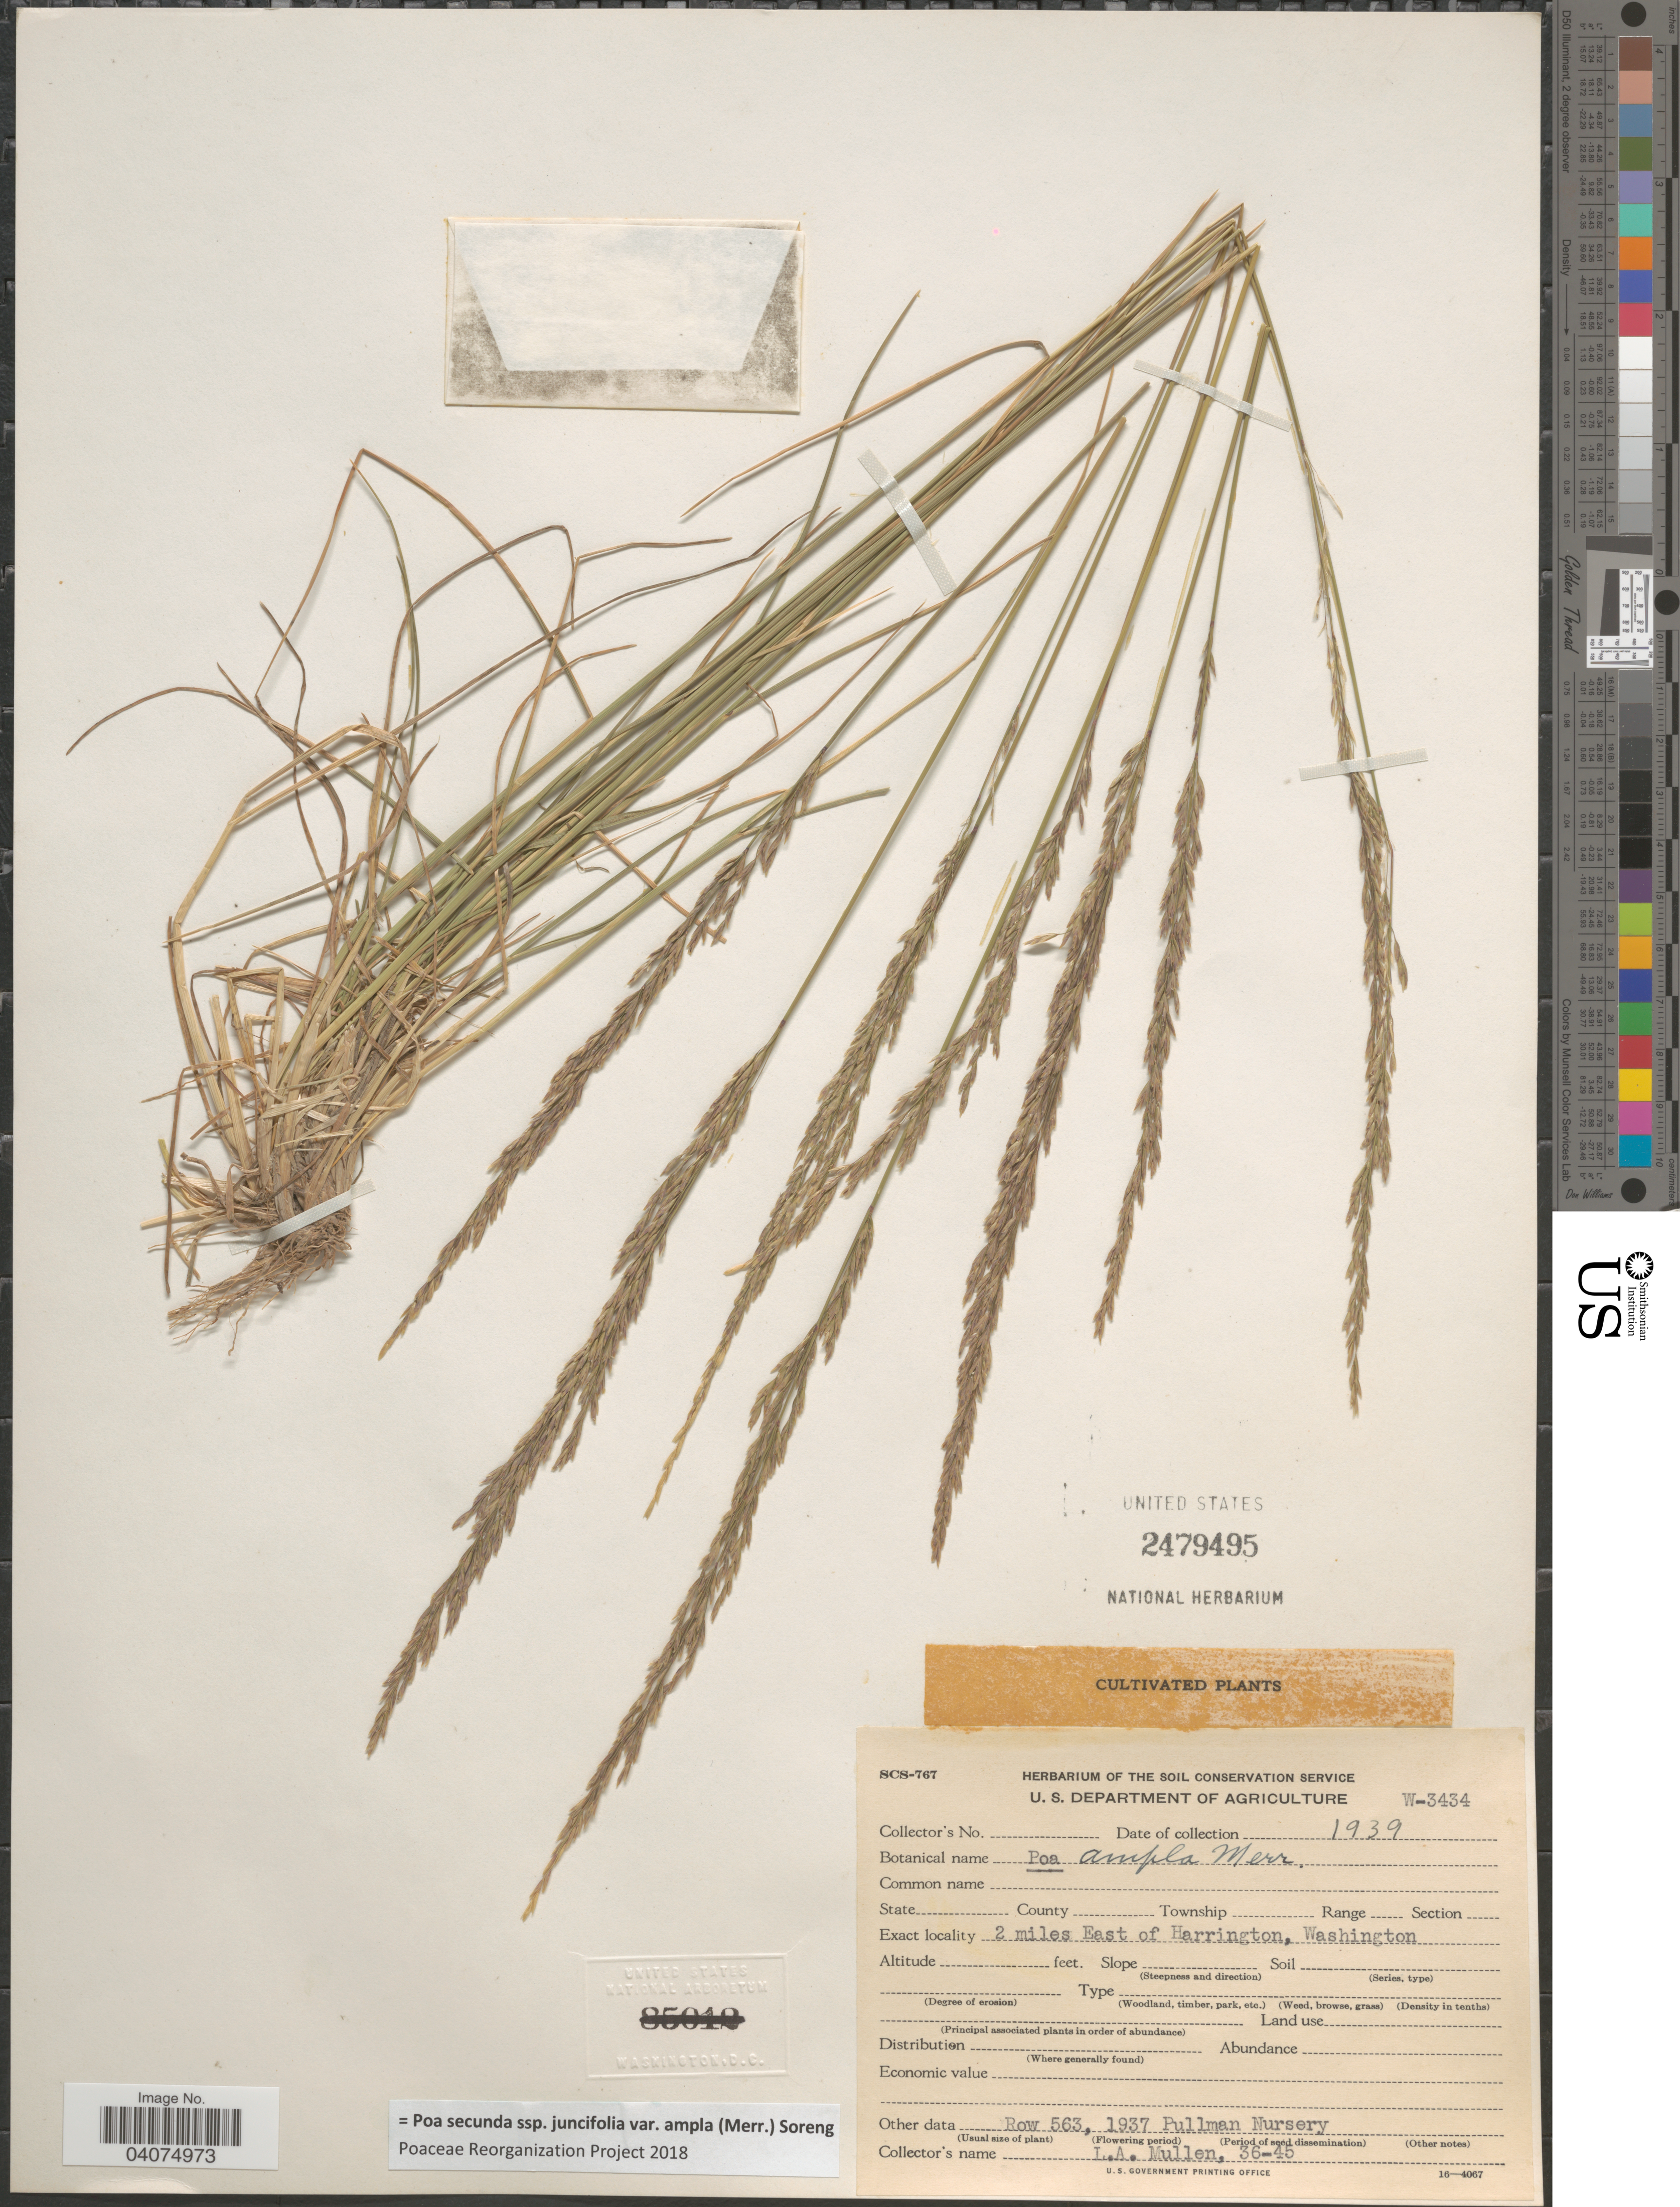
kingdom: Plantae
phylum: Tracheophyta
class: Liliopsida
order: Poales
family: Poaceae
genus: Poa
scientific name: Poa secunda subsp. juncifolia var. ampla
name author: (Merr.) Soreng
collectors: L. Mullen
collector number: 36-45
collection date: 1939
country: United States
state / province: Washington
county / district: Whitman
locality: Row 563, 1937 Pullman Nursery.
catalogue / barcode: US 2479495